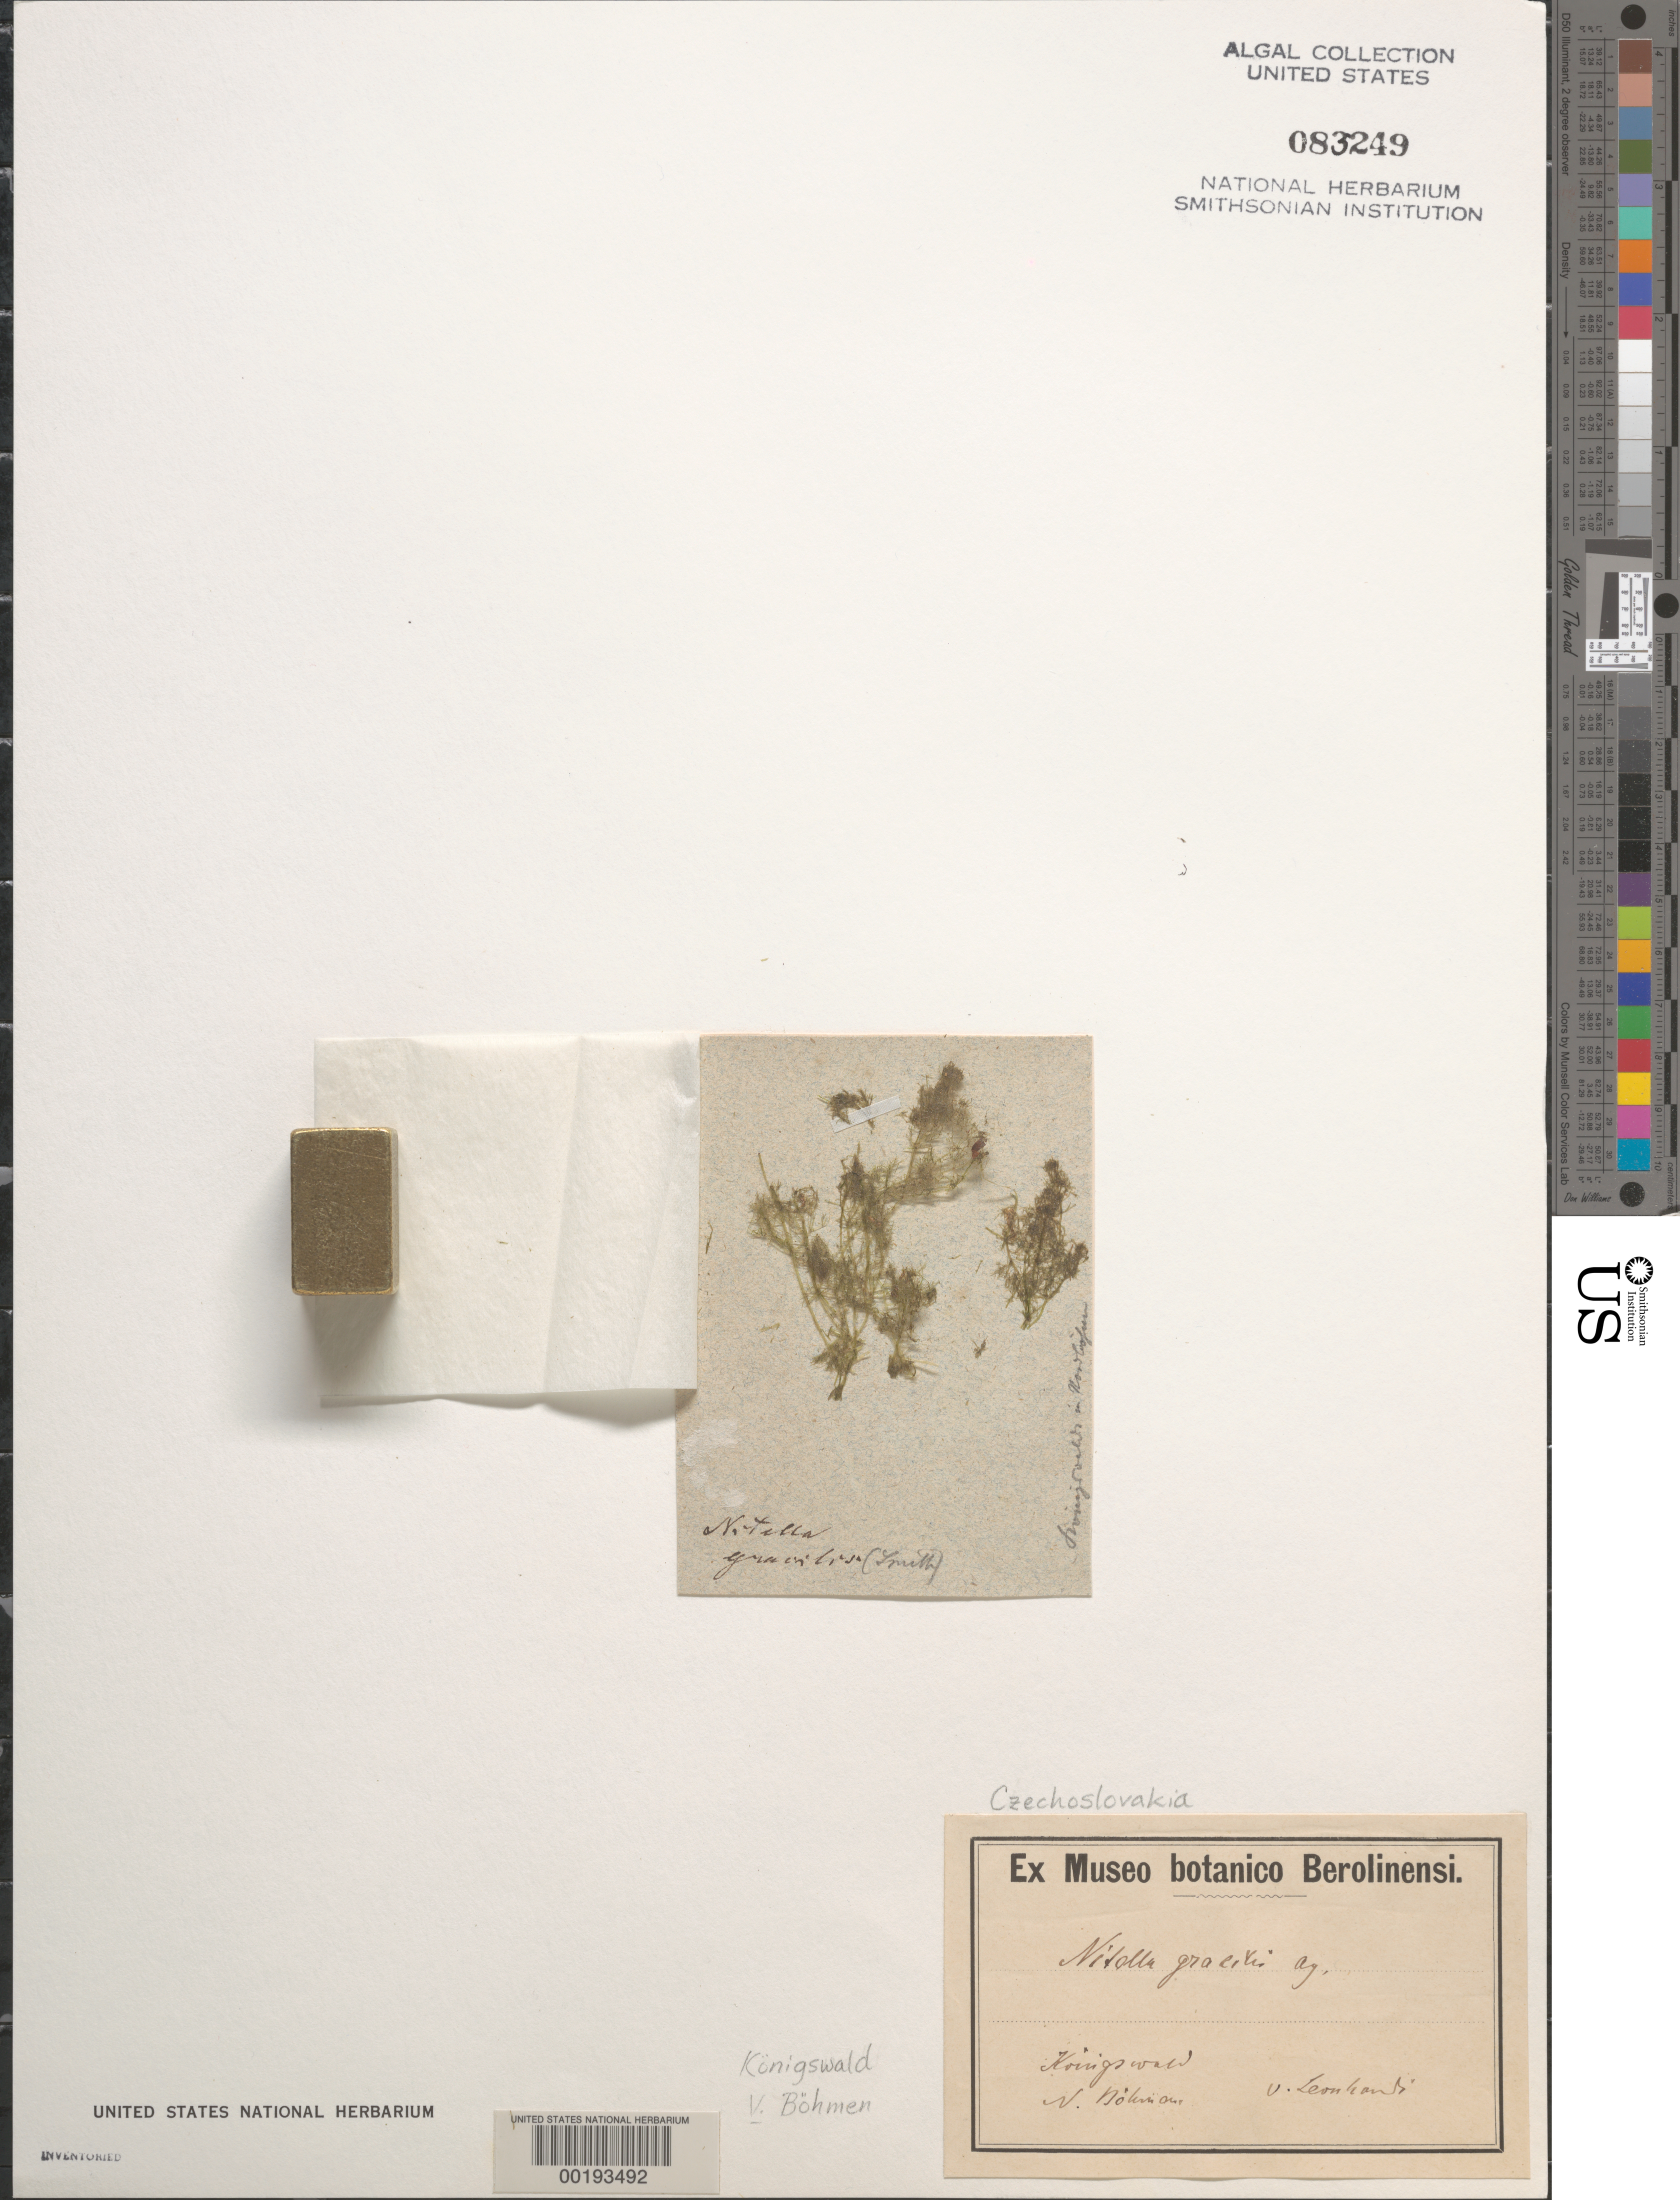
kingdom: Plantae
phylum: Charophyta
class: Charophyceae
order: Charales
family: Characeae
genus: Nitella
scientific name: Nitella gracilis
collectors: H. Leonhardi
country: Czechia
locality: Libouchec (konigswald)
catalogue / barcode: US 83249